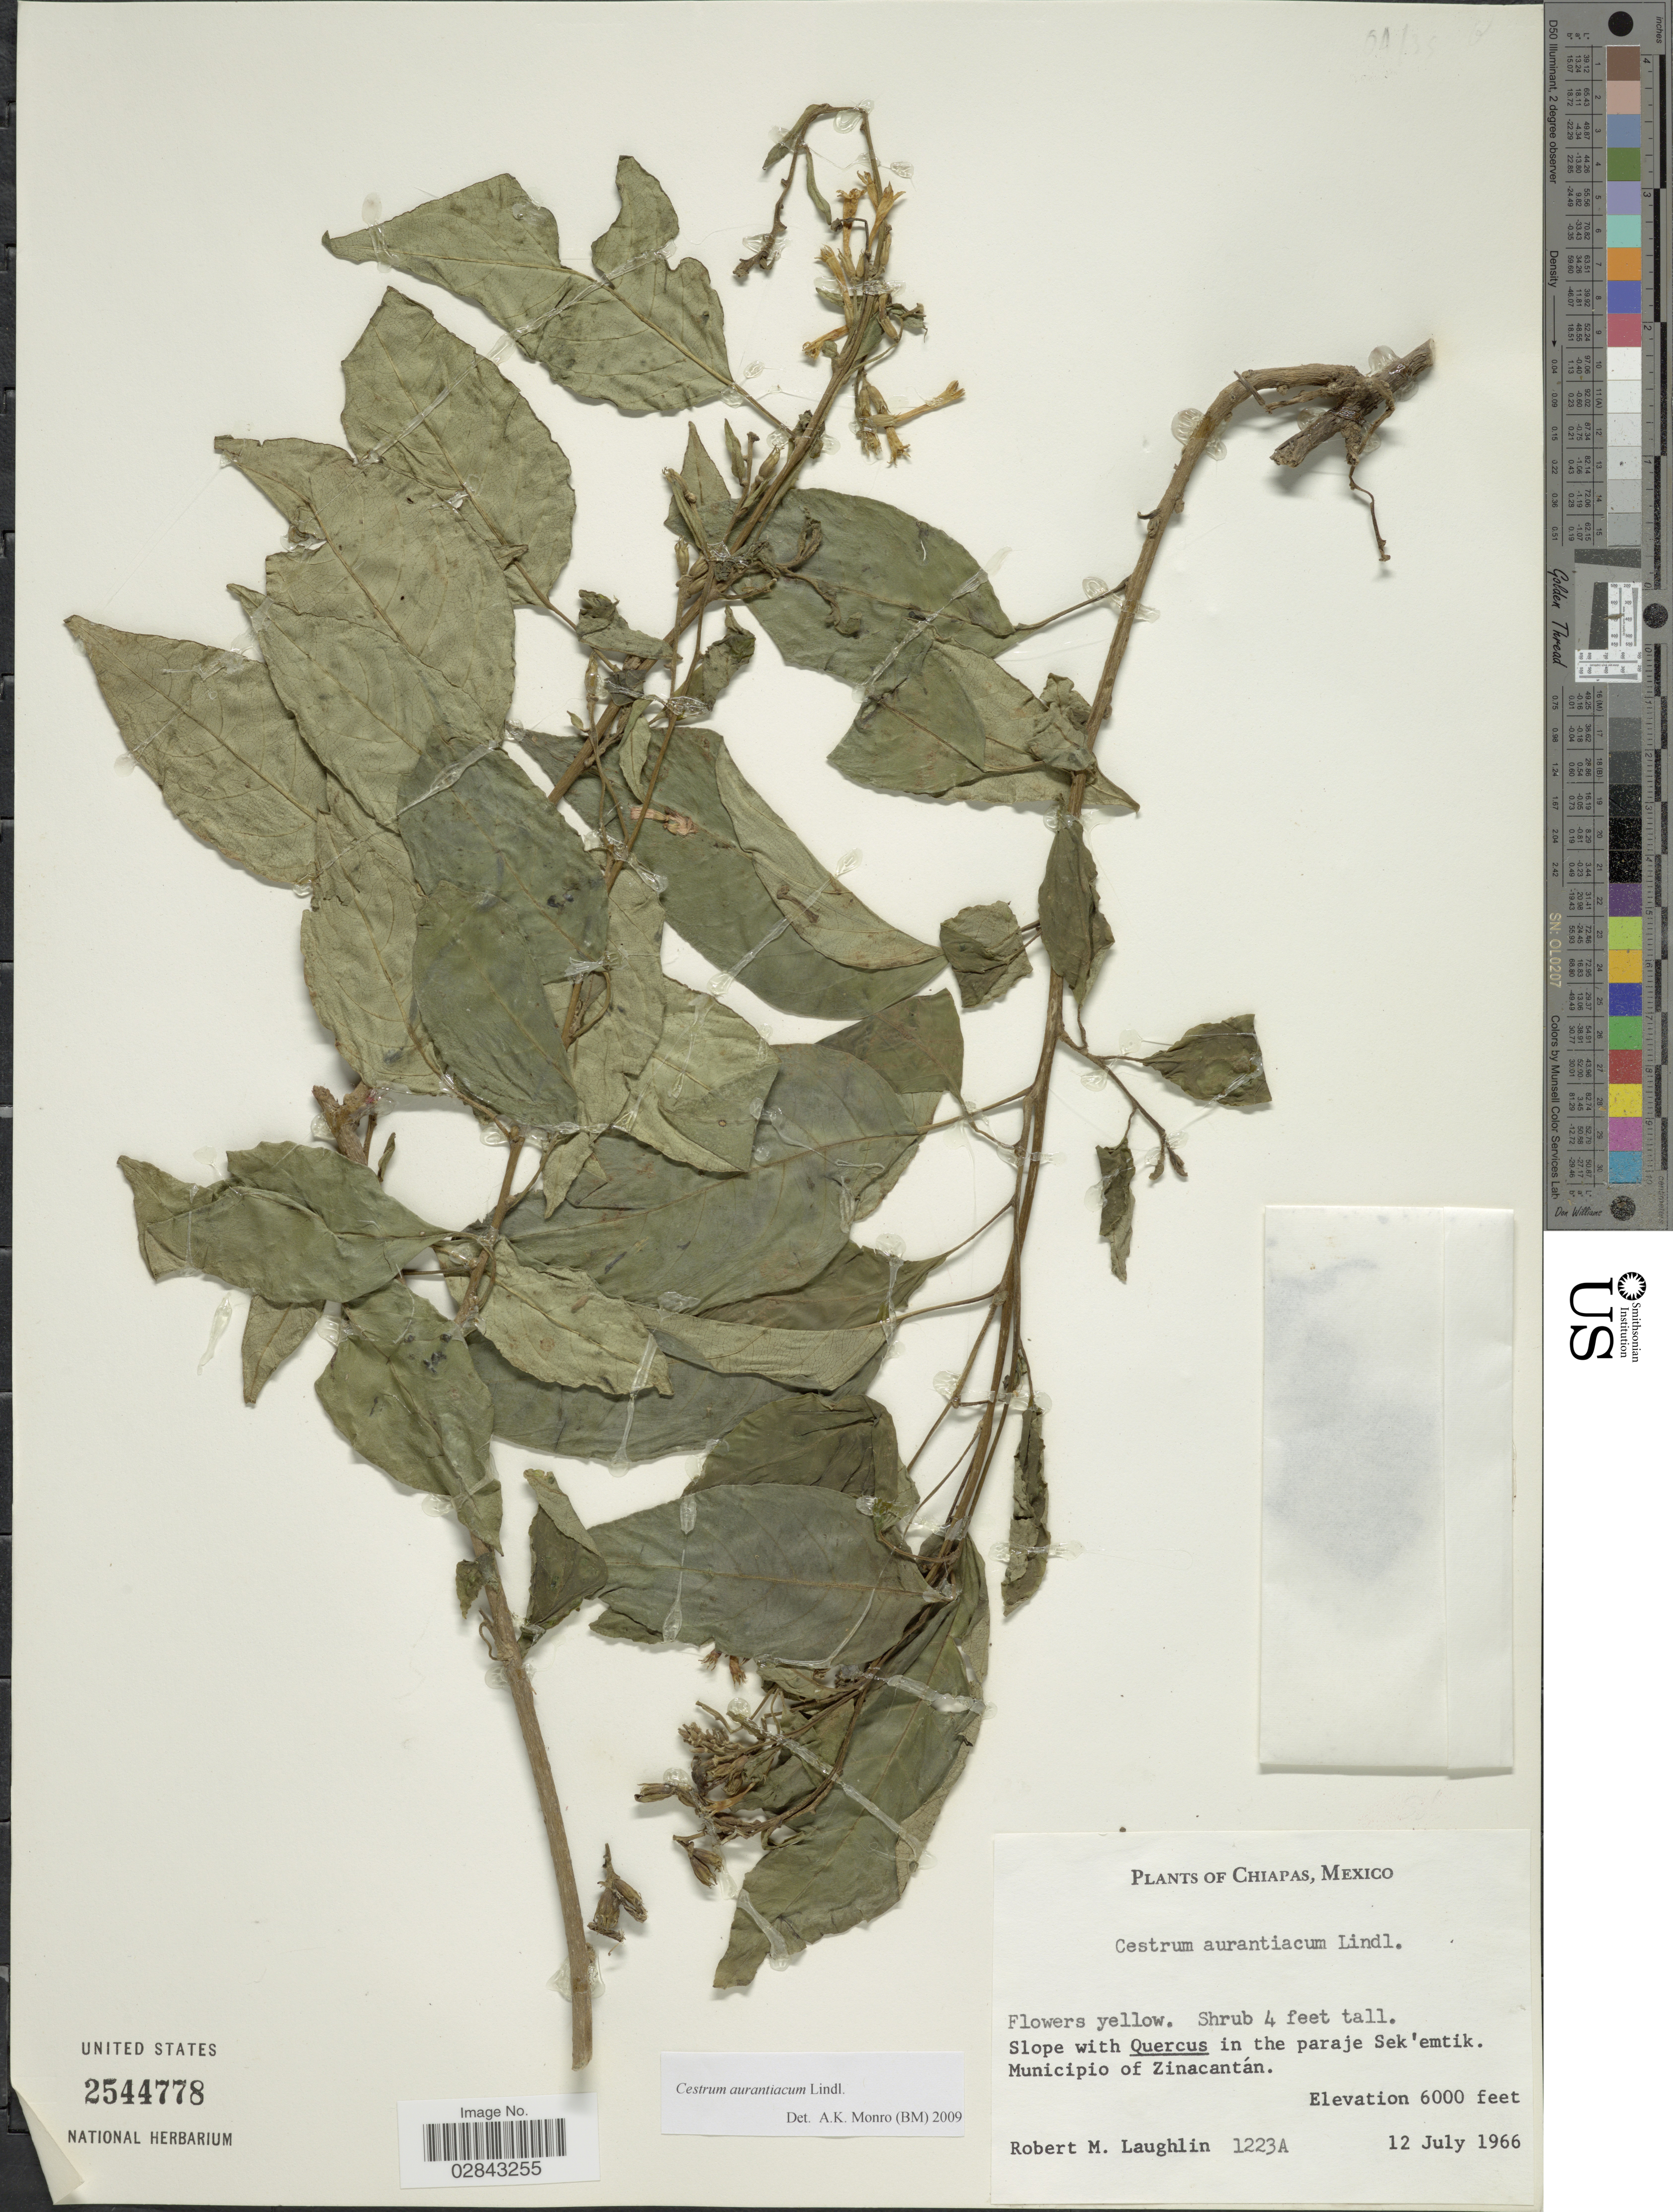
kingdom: Plantae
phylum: Tracheophyta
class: Magnoliopsida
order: Solanales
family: Solanaceae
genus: Cestrum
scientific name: Cestrum aurantiacum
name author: Lindley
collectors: R. M. Laughlin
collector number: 1223A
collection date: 1966-07-12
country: Mexico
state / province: Chiapas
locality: Slope with Quercus in the paraje Sek'emtik. Municipio of Zinacantán.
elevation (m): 1829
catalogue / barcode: US 2544778